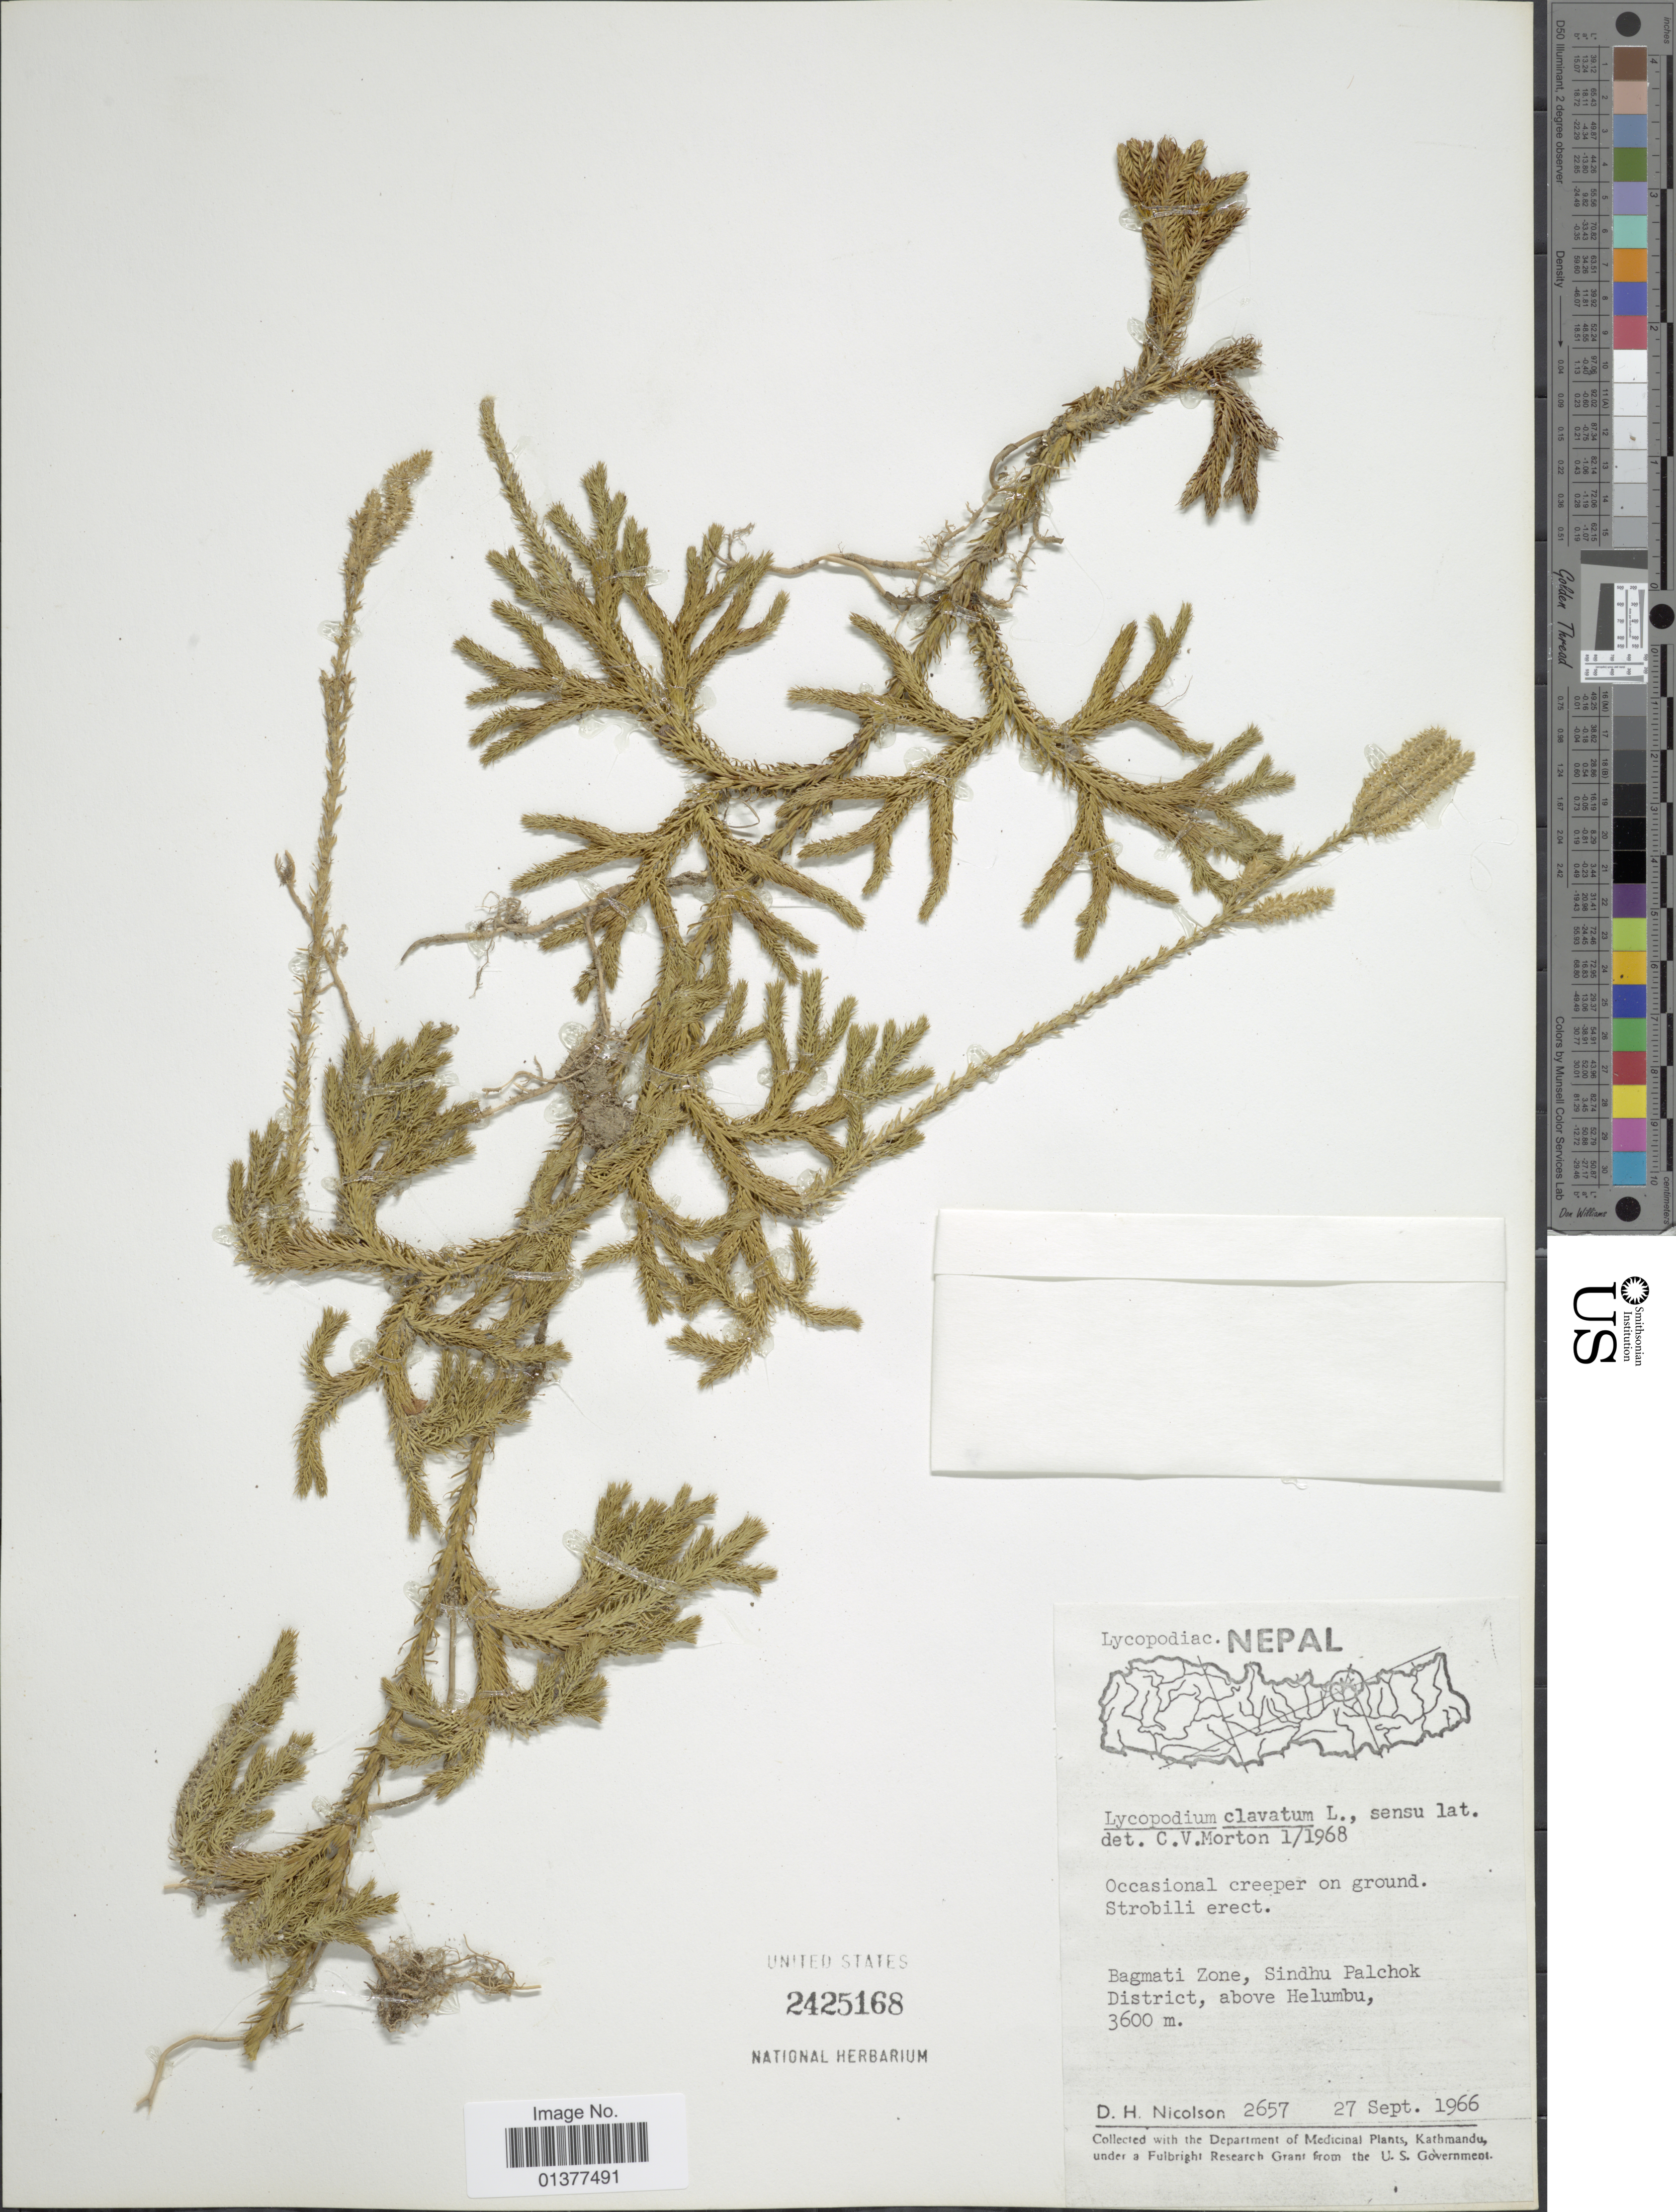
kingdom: Plantae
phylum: Tracheophyta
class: Lycopodiopsida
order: Lycopodiales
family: Lycopodiaceae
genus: Lycopodium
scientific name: Lycopodium clavatum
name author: L.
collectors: D. H. Nicolson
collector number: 2657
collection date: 1966-09-27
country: Nepal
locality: Bagmati Zone, Sindhu Palchok District, above Helumbu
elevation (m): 3600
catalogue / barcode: US 2425168